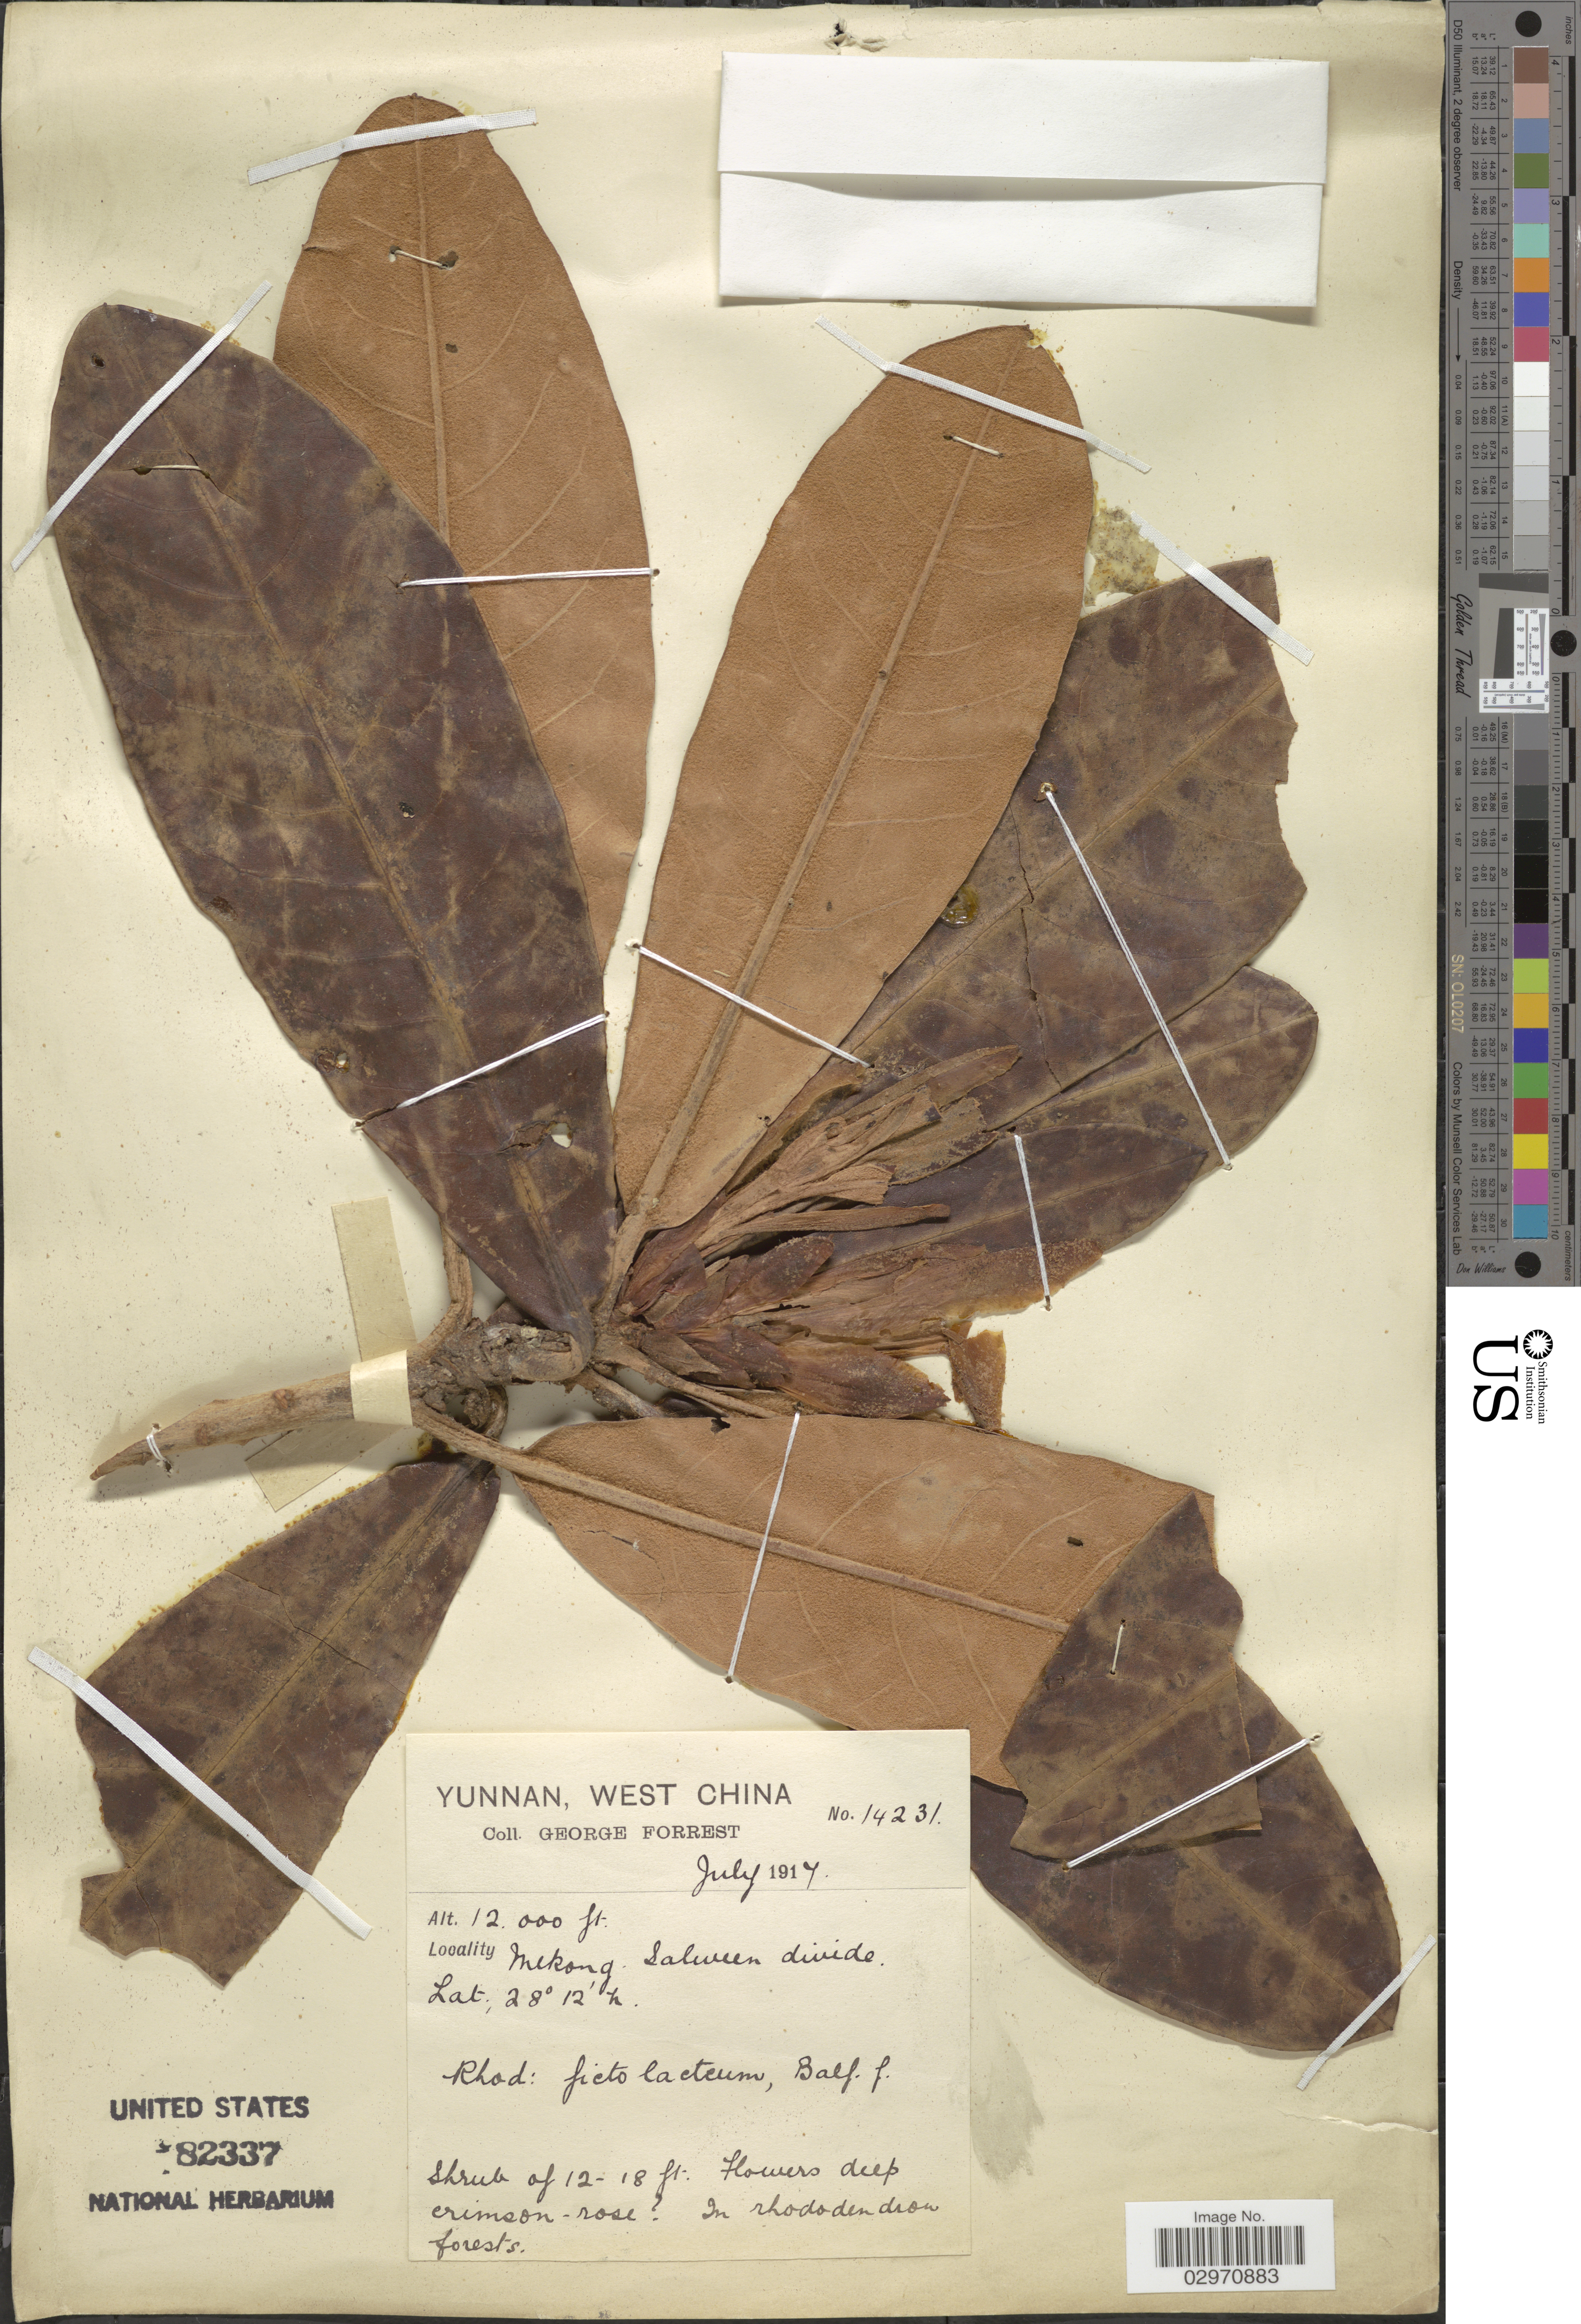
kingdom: Plantae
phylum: Tracheophyta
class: Magnoliopsida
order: Ericales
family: Ericaceae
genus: Rhododendron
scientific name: Rhododendron fictolacteum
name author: Balf. f.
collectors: G. Forrest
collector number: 14231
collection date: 1917-07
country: China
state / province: Yunnan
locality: West China. Mekong. Salween divide.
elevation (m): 3658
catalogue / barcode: US 82337